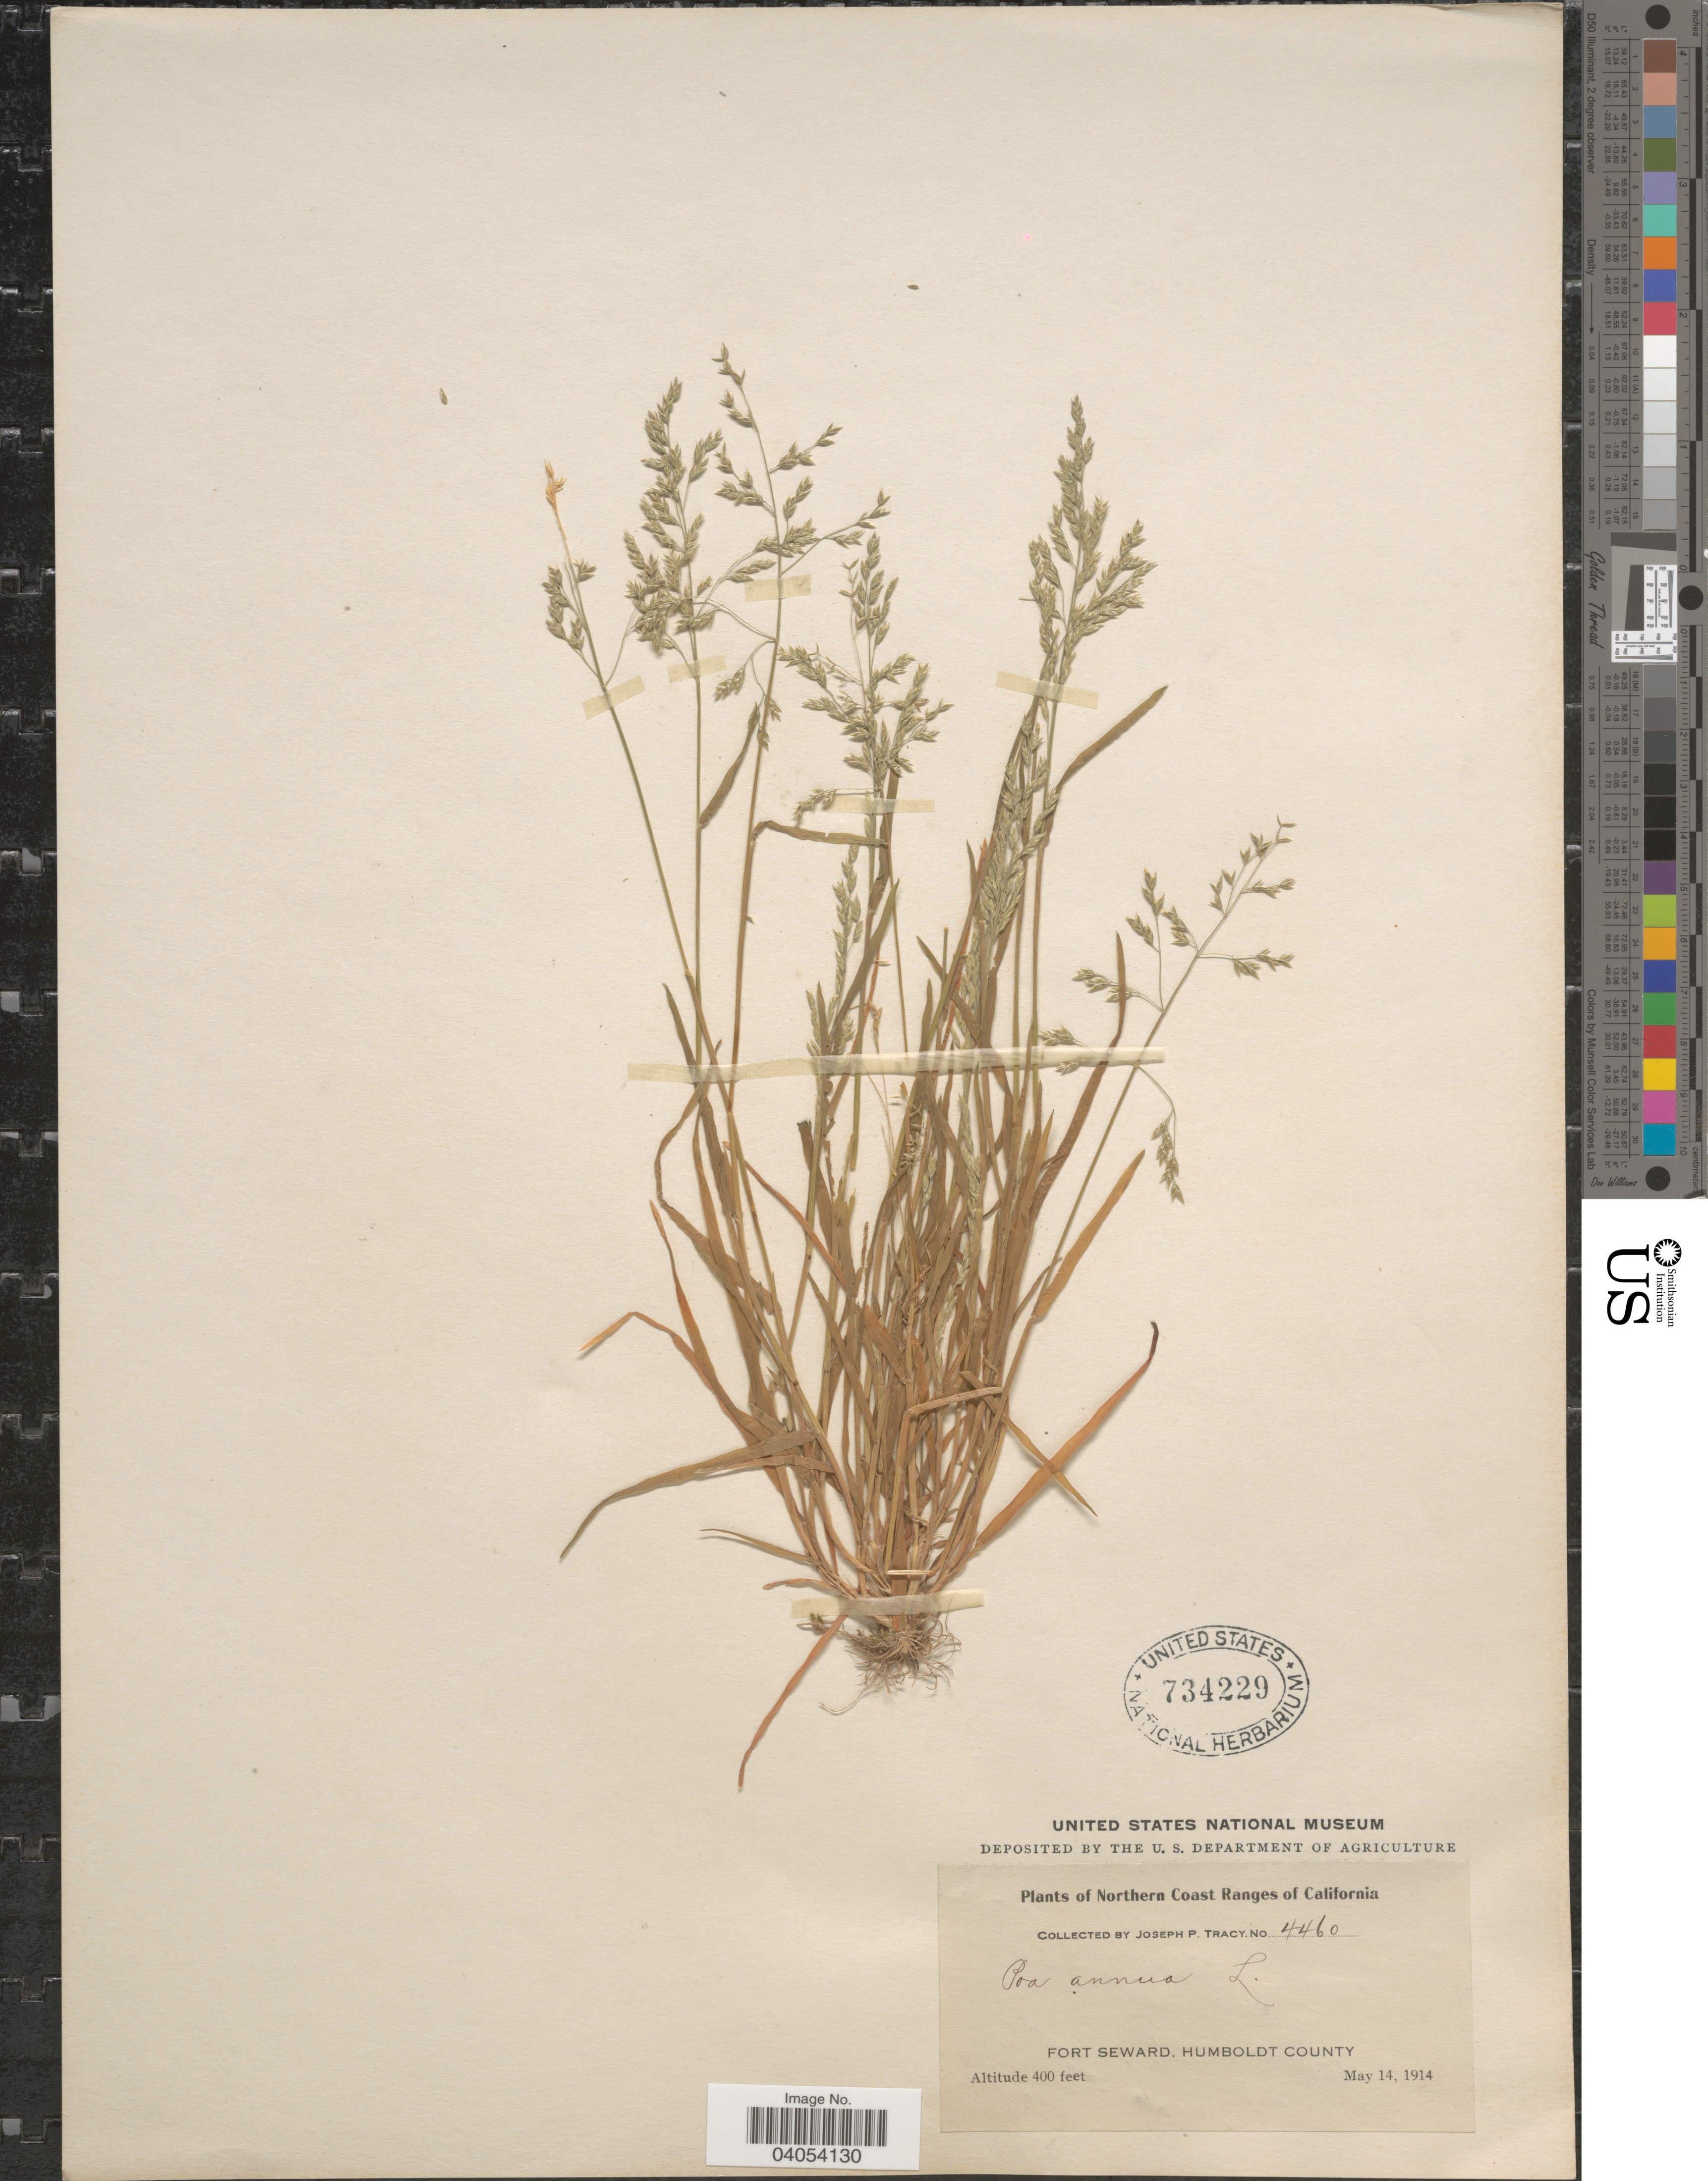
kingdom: Plantae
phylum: Tracheophyta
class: Liliopsida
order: Poales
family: Poaceae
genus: Poa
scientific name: Poa annua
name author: L.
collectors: J. Tracy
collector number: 4460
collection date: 1914-05-14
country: United States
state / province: California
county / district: Humboldt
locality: Northern Coast Ranges of California. Fort Seward, Humboldt County.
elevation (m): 122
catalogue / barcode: US 734229